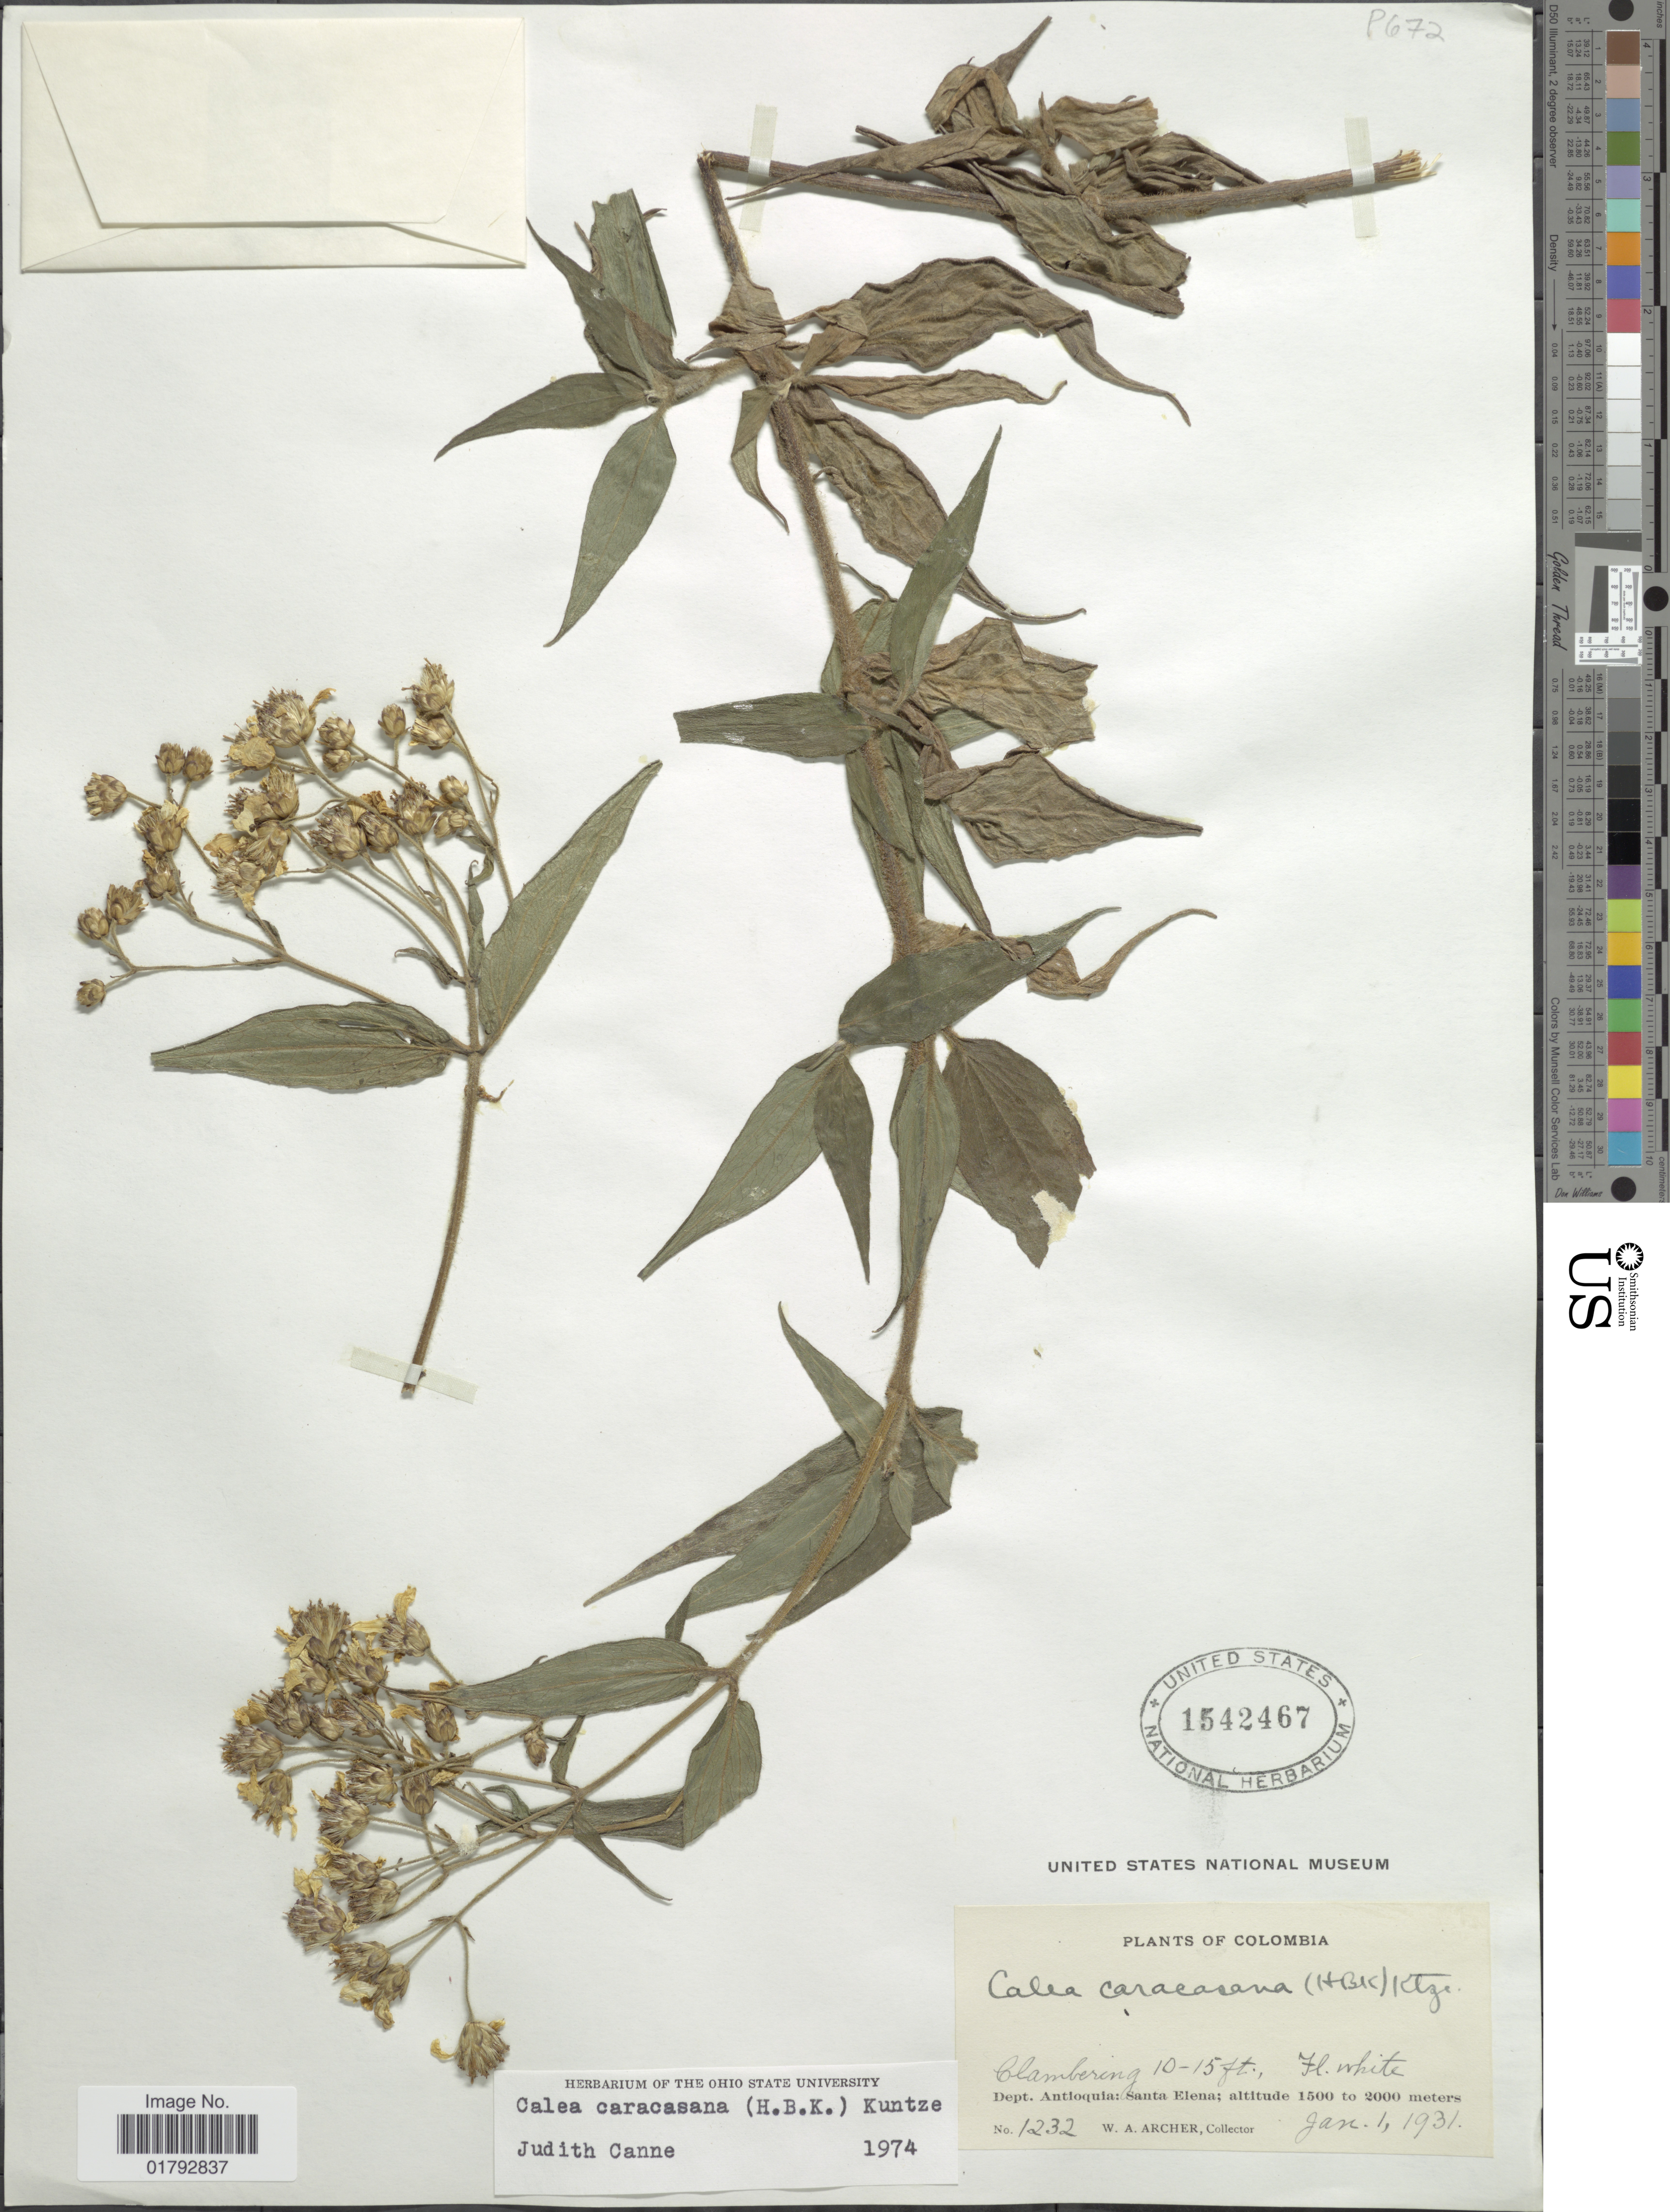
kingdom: Plantae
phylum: Tracheophyta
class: Magnoliopsida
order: Asterales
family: Asteraceae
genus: Alloispermum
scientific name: Alloispermum caracasanum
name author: (Kunth) H. Rob.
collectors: W. A. Archer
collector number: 1232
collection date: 1931-01-01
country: Colombia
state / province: Antioquia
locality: Clambering, Dept. Antioquia: Santa Elena.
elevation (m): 1500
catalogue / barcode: US 1542467